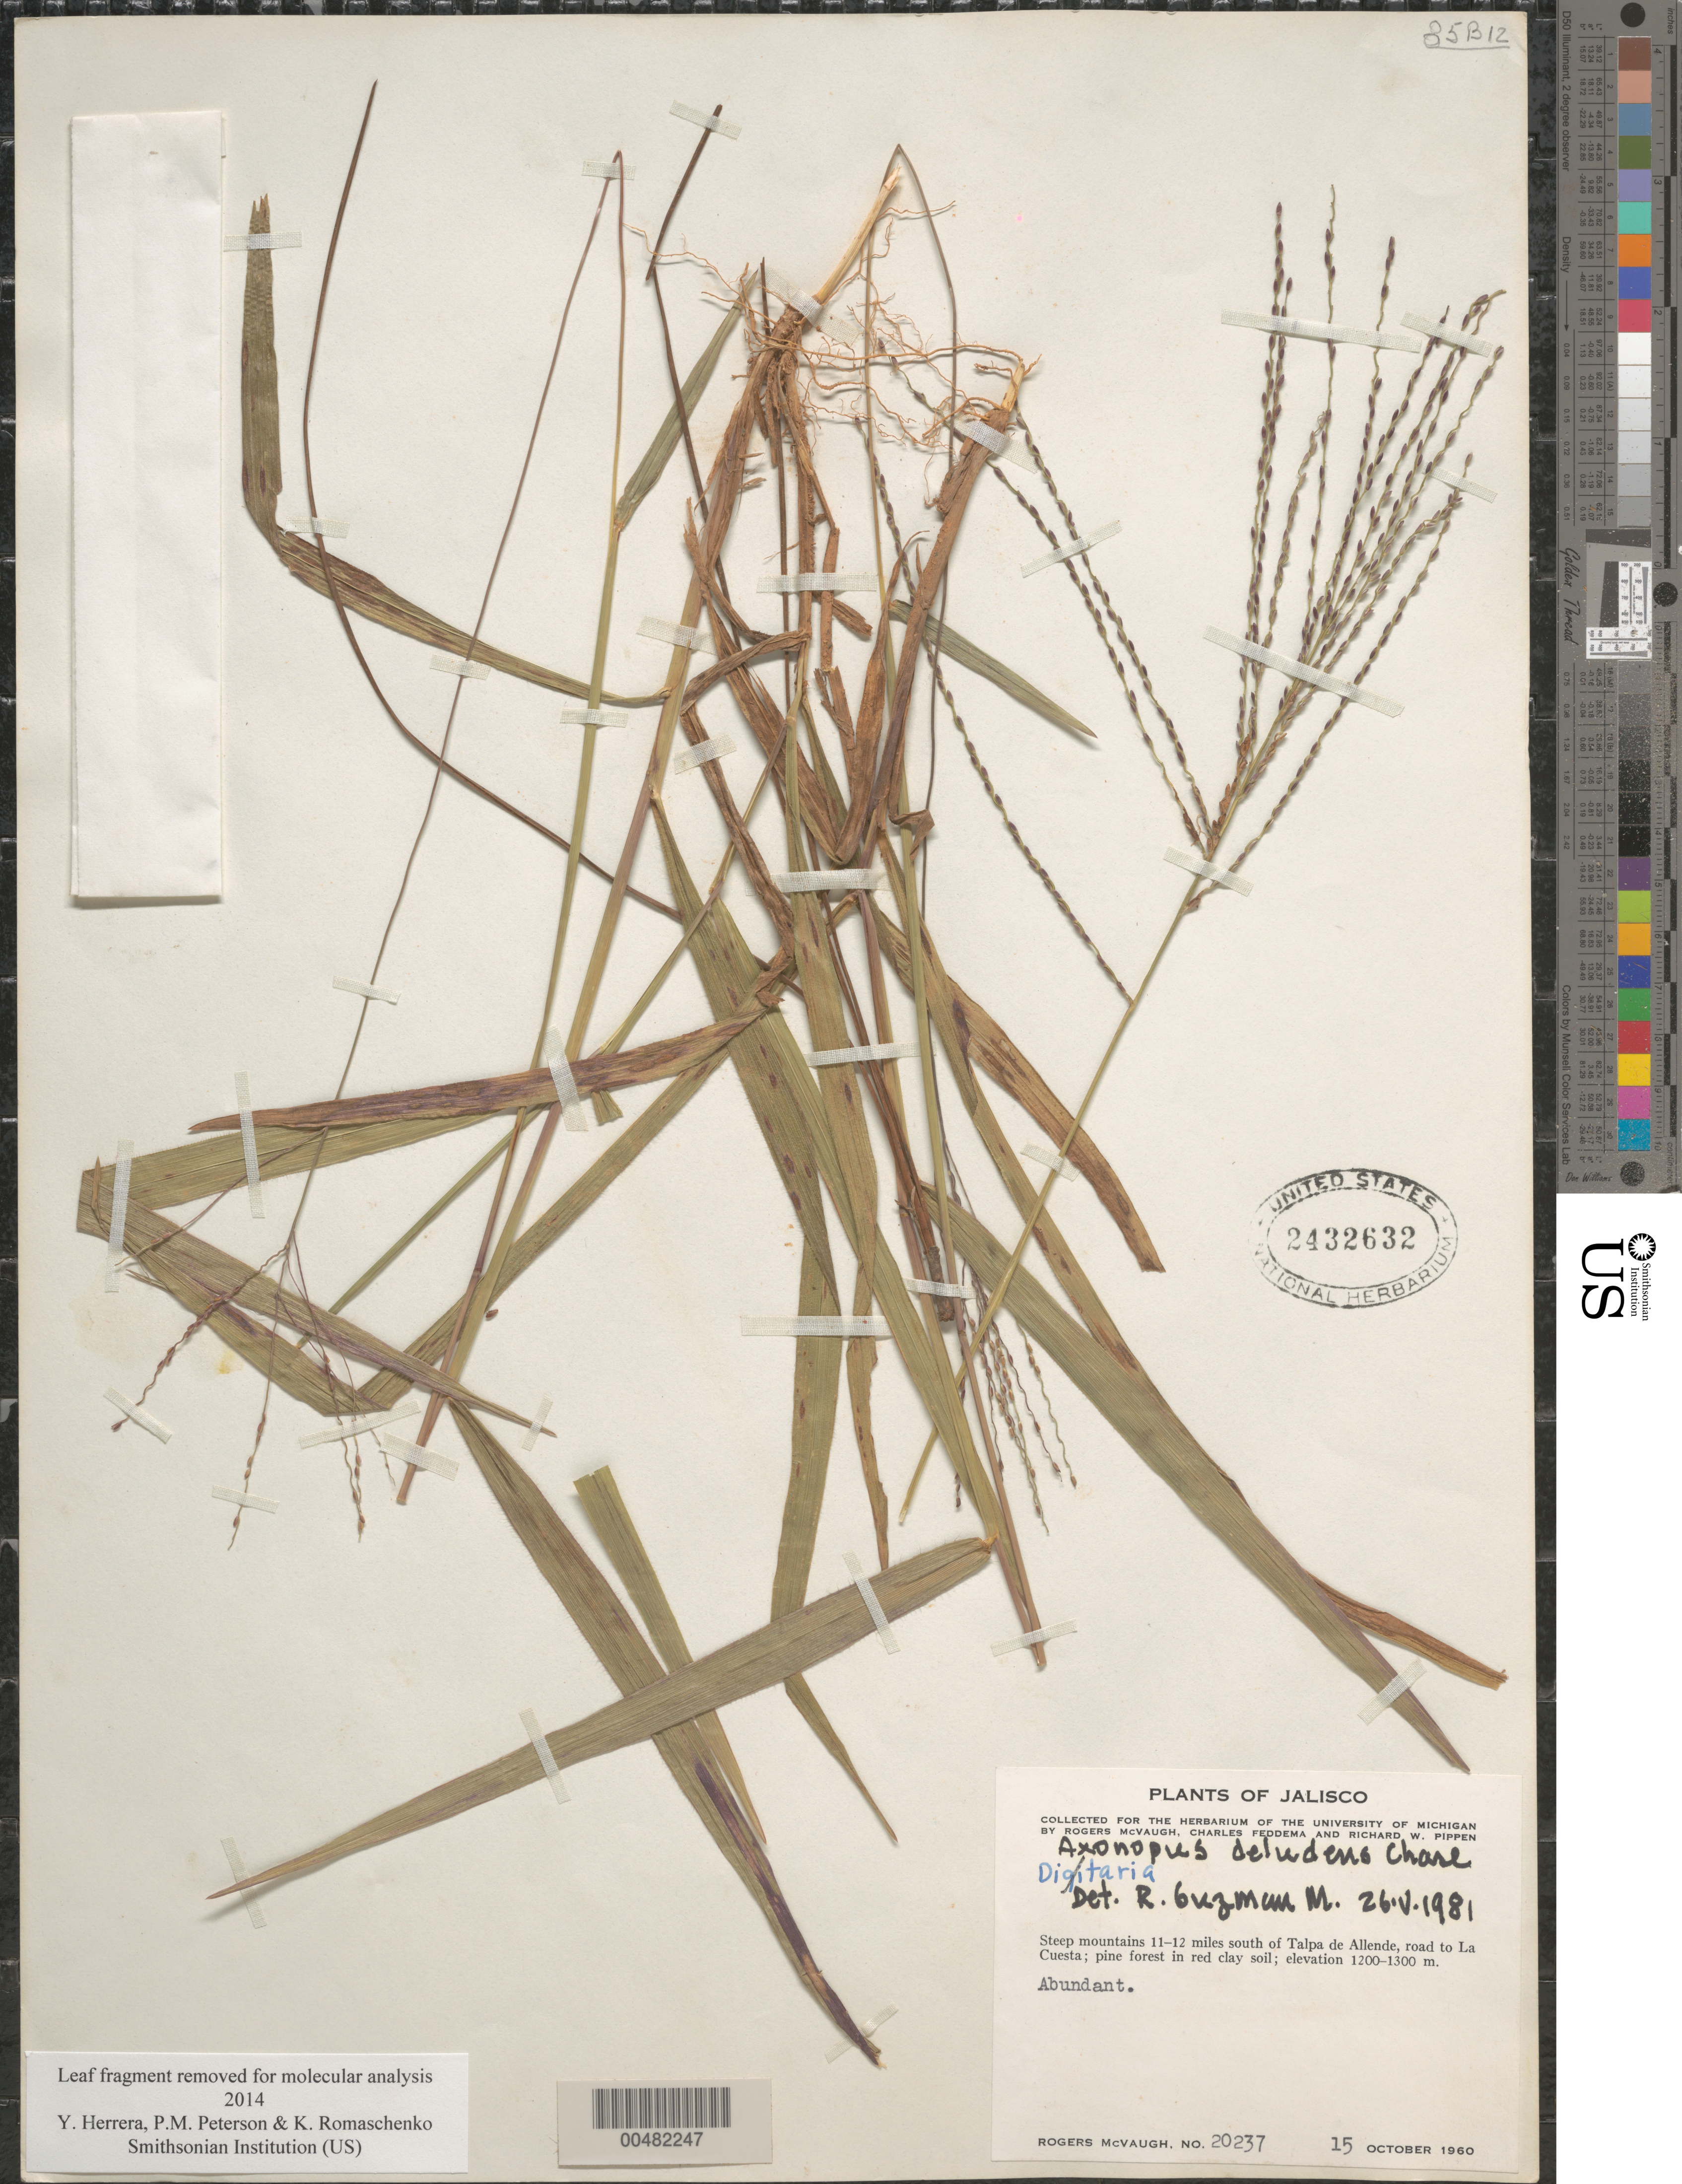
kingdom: Plantae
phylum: Tracheophyta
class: Liliopsida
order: Poales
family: Poaceae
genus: Axonopus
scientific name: Axonopus deludens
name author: Chase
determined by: Guzman-M., R.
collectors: R. McVaugh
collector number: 20237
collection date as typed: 15 Oct 1960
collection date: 1960-10-15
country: Mexico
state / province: Jalisco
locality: Mountains 11-12 mi S of Talpa de Allende, road to La Cuesta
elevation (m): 1200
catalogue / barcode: US 2432632